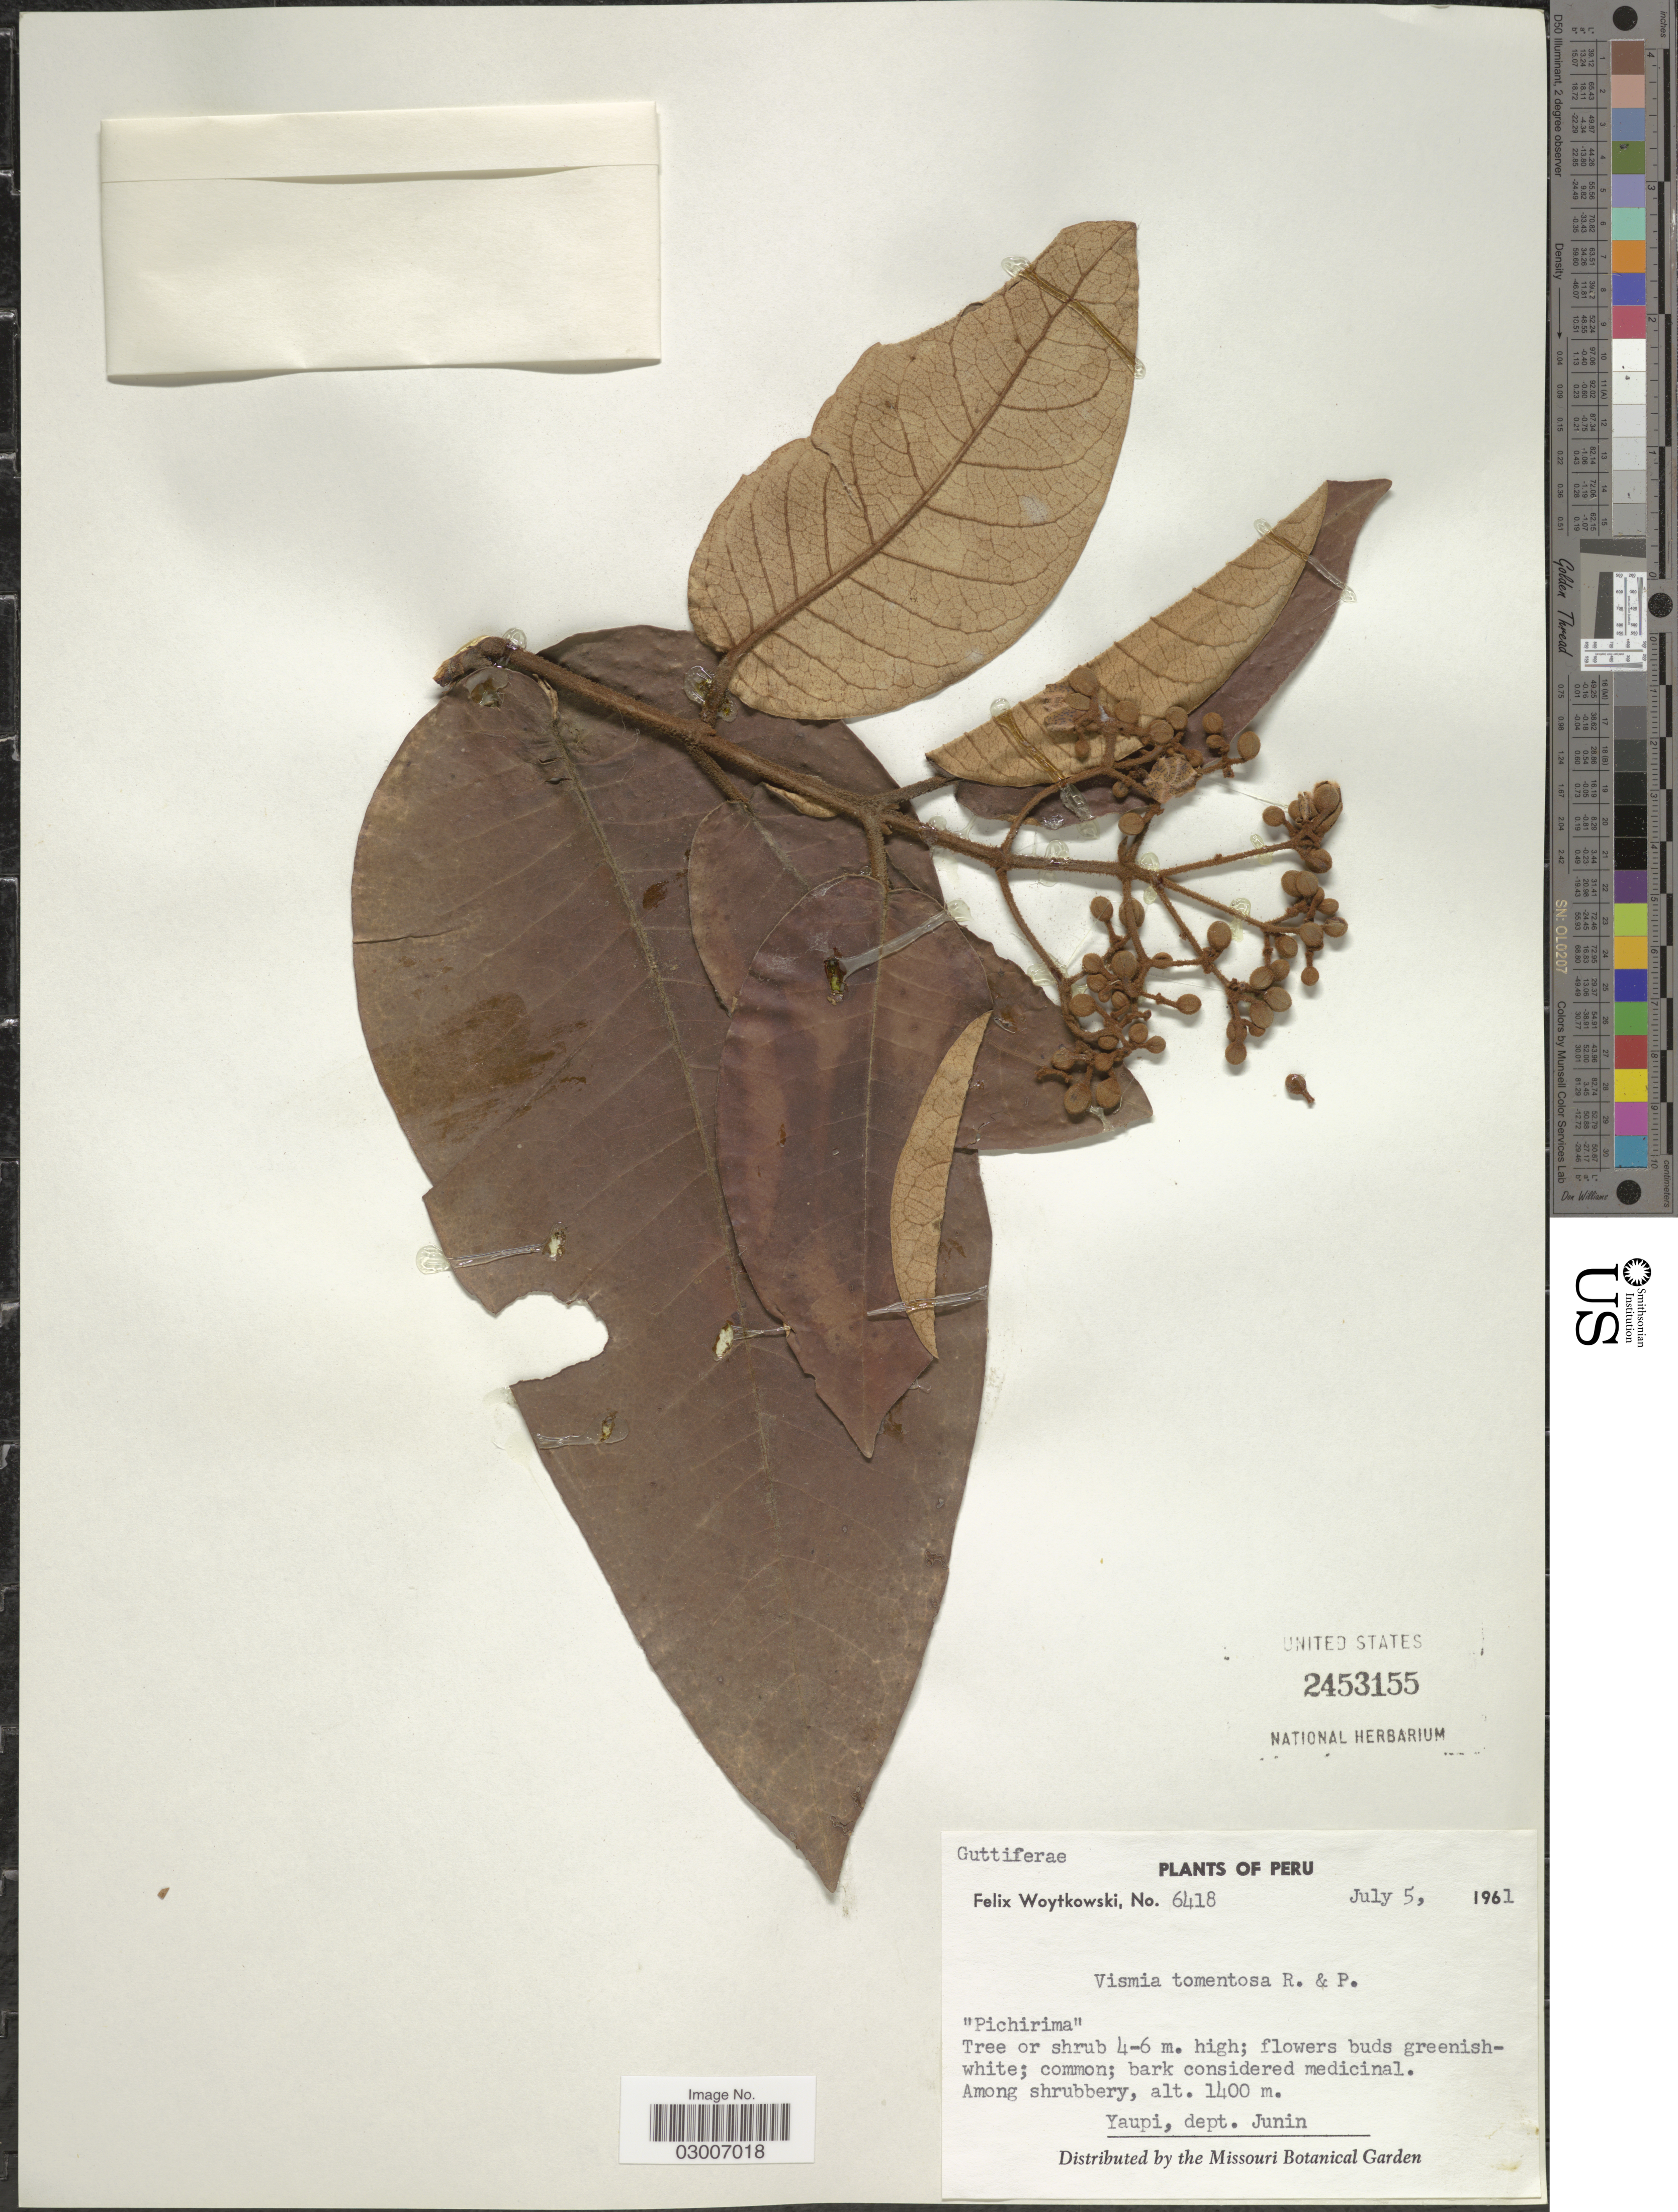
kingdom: Plantae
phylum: Tracheophyta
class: Magnoliopsida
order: Malpighiales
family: Hypericaceae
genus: Vismia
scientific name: Vismia tomentosa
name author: Ruiz & Pav.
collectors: F. Woytkowski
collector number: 6418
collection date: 1961-07-05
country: Peru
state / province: Junín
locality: Yaupi, dept. Junin.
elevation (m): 1400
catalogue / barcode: US 2453155